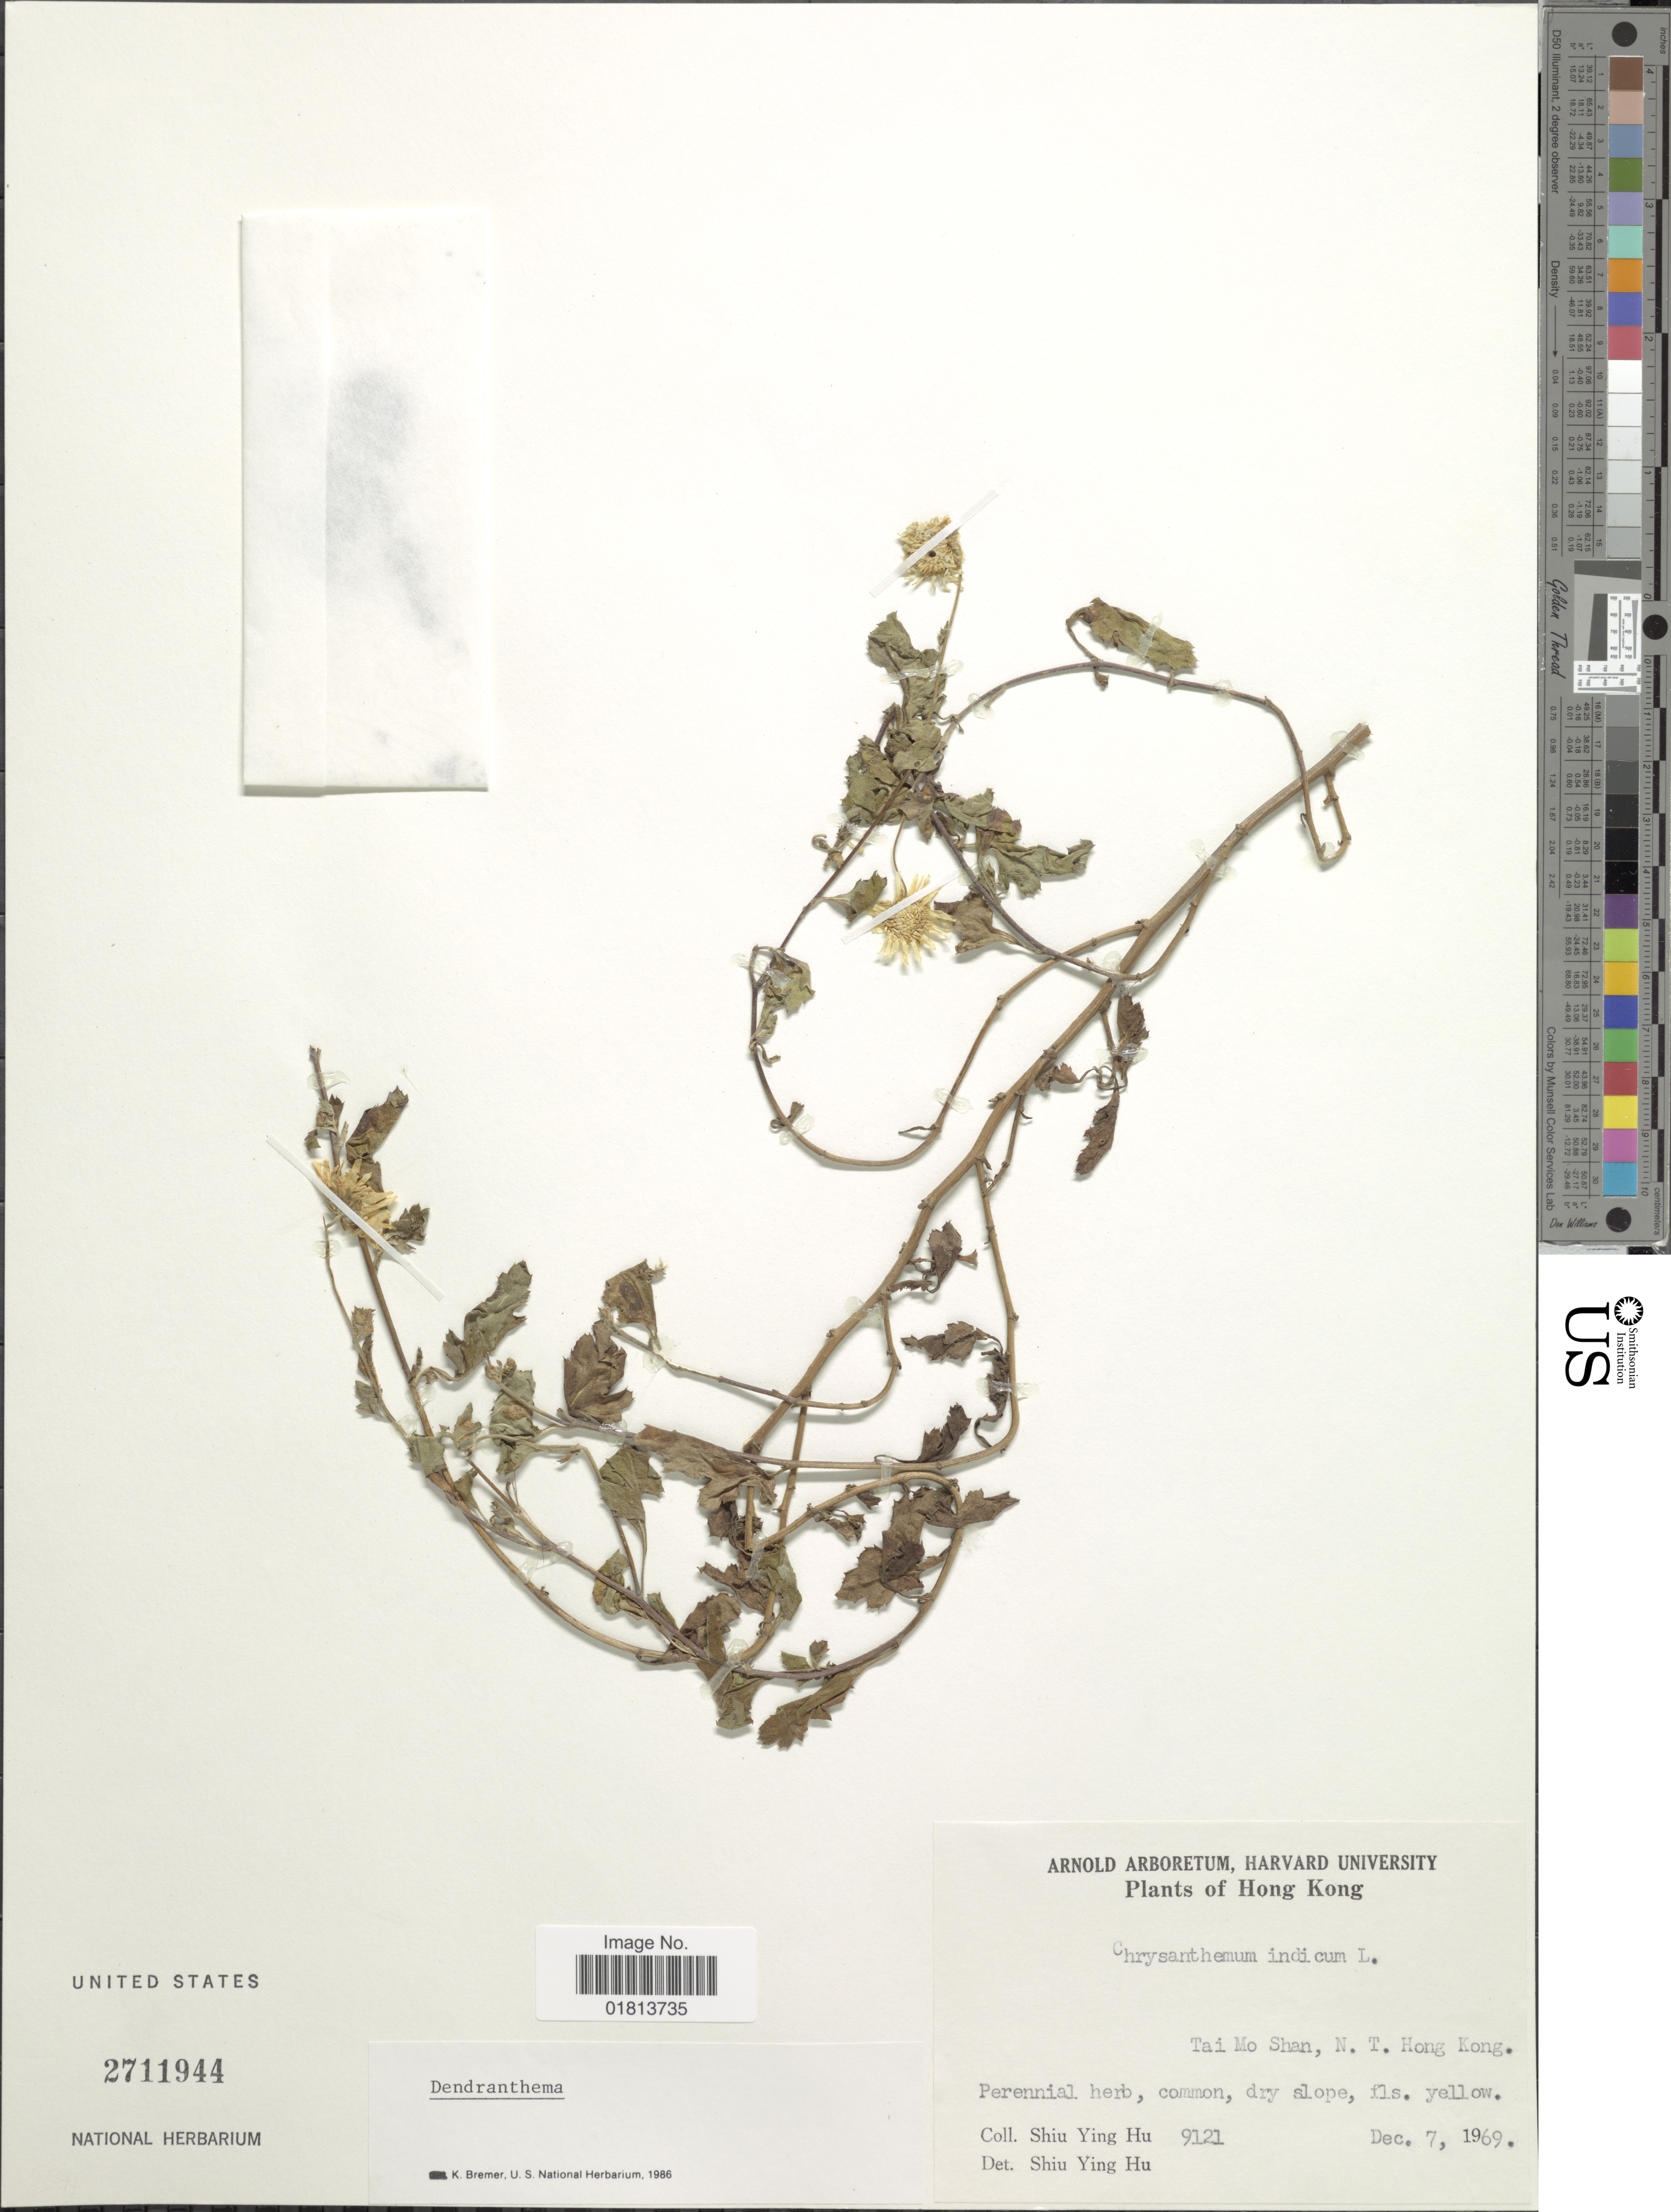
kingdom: Plantae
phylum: Tracheophyta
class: Magnoliopsida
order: Asterales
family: Asteraceae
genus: Dendranthema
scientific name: Dendranthema indicum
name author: (L.) Des Moul.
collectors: S. Y. Hu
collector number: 9121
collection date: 1969-12-07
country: China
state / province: Hong Kong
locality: Tai Mo Shan, N. T. Hong Kong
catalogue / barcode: US 2711944